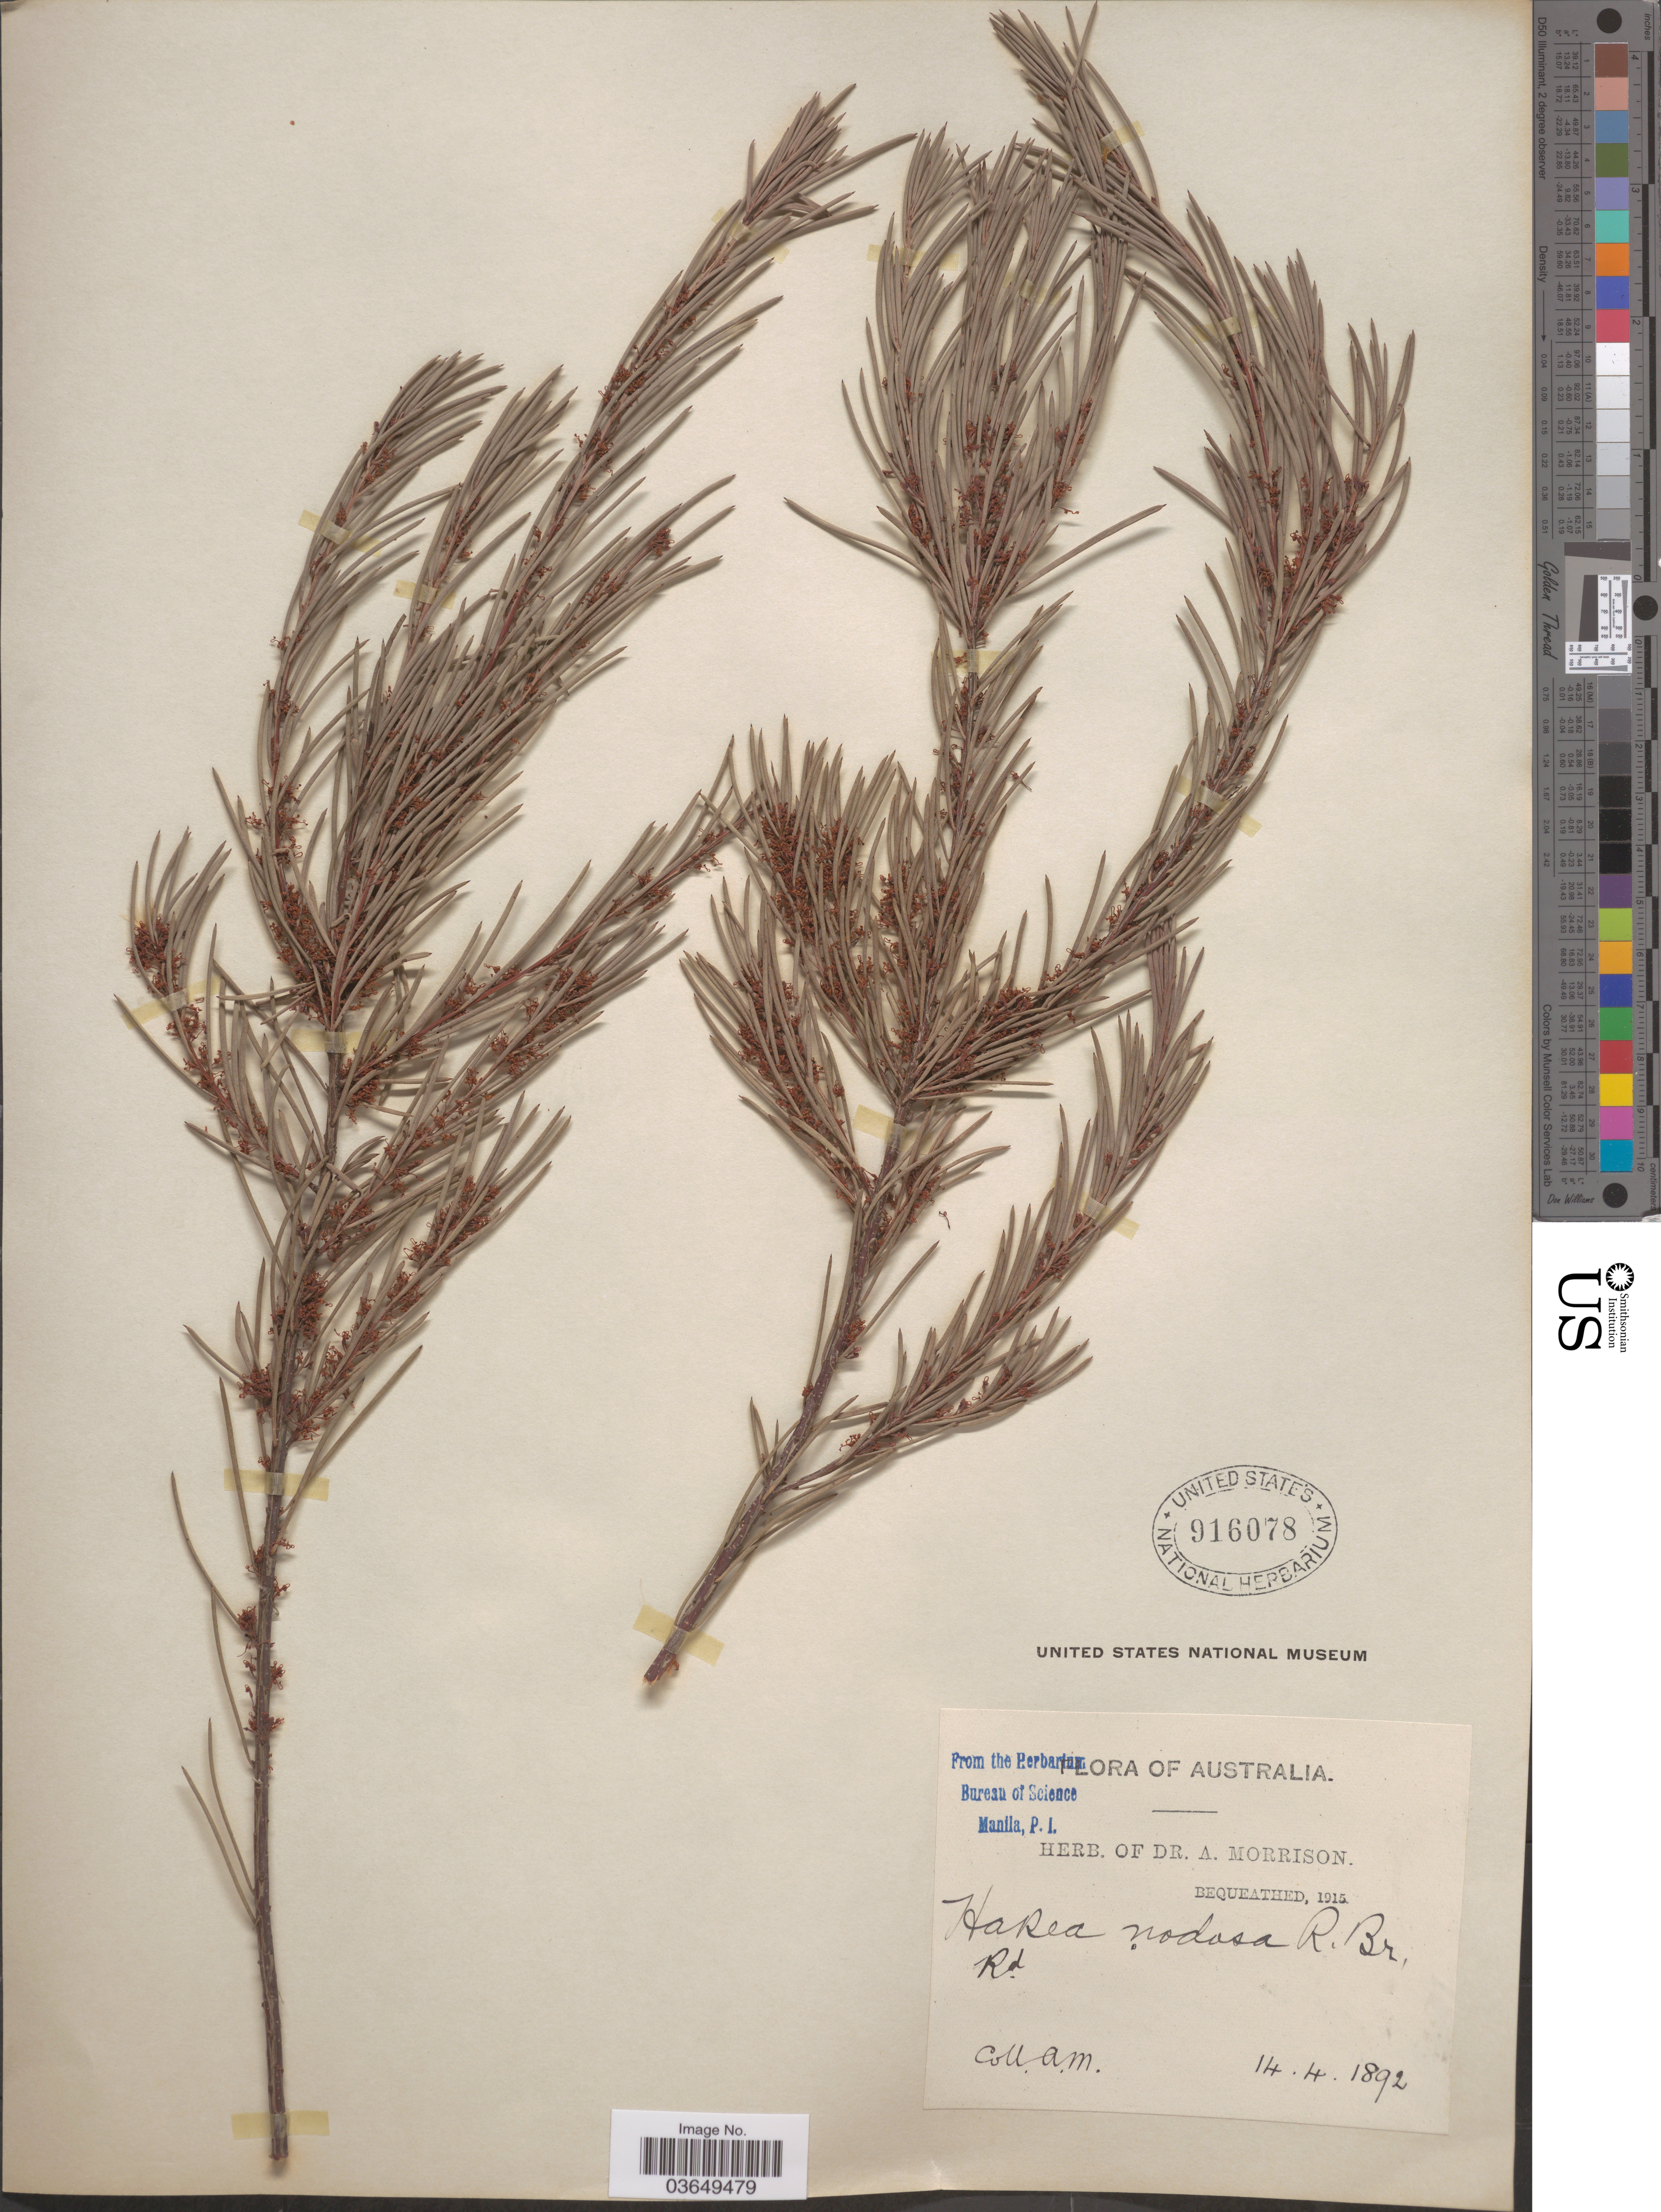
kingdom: Plantae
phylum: Tracheophyta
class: Magnoliopsida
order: Proteales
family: Proteaceae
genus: Hakea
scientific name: Hakea nodosa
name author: Meisn.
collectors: A. Morrison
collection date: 1892-04-14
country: Australia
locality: Rd.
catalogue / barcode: US 916078